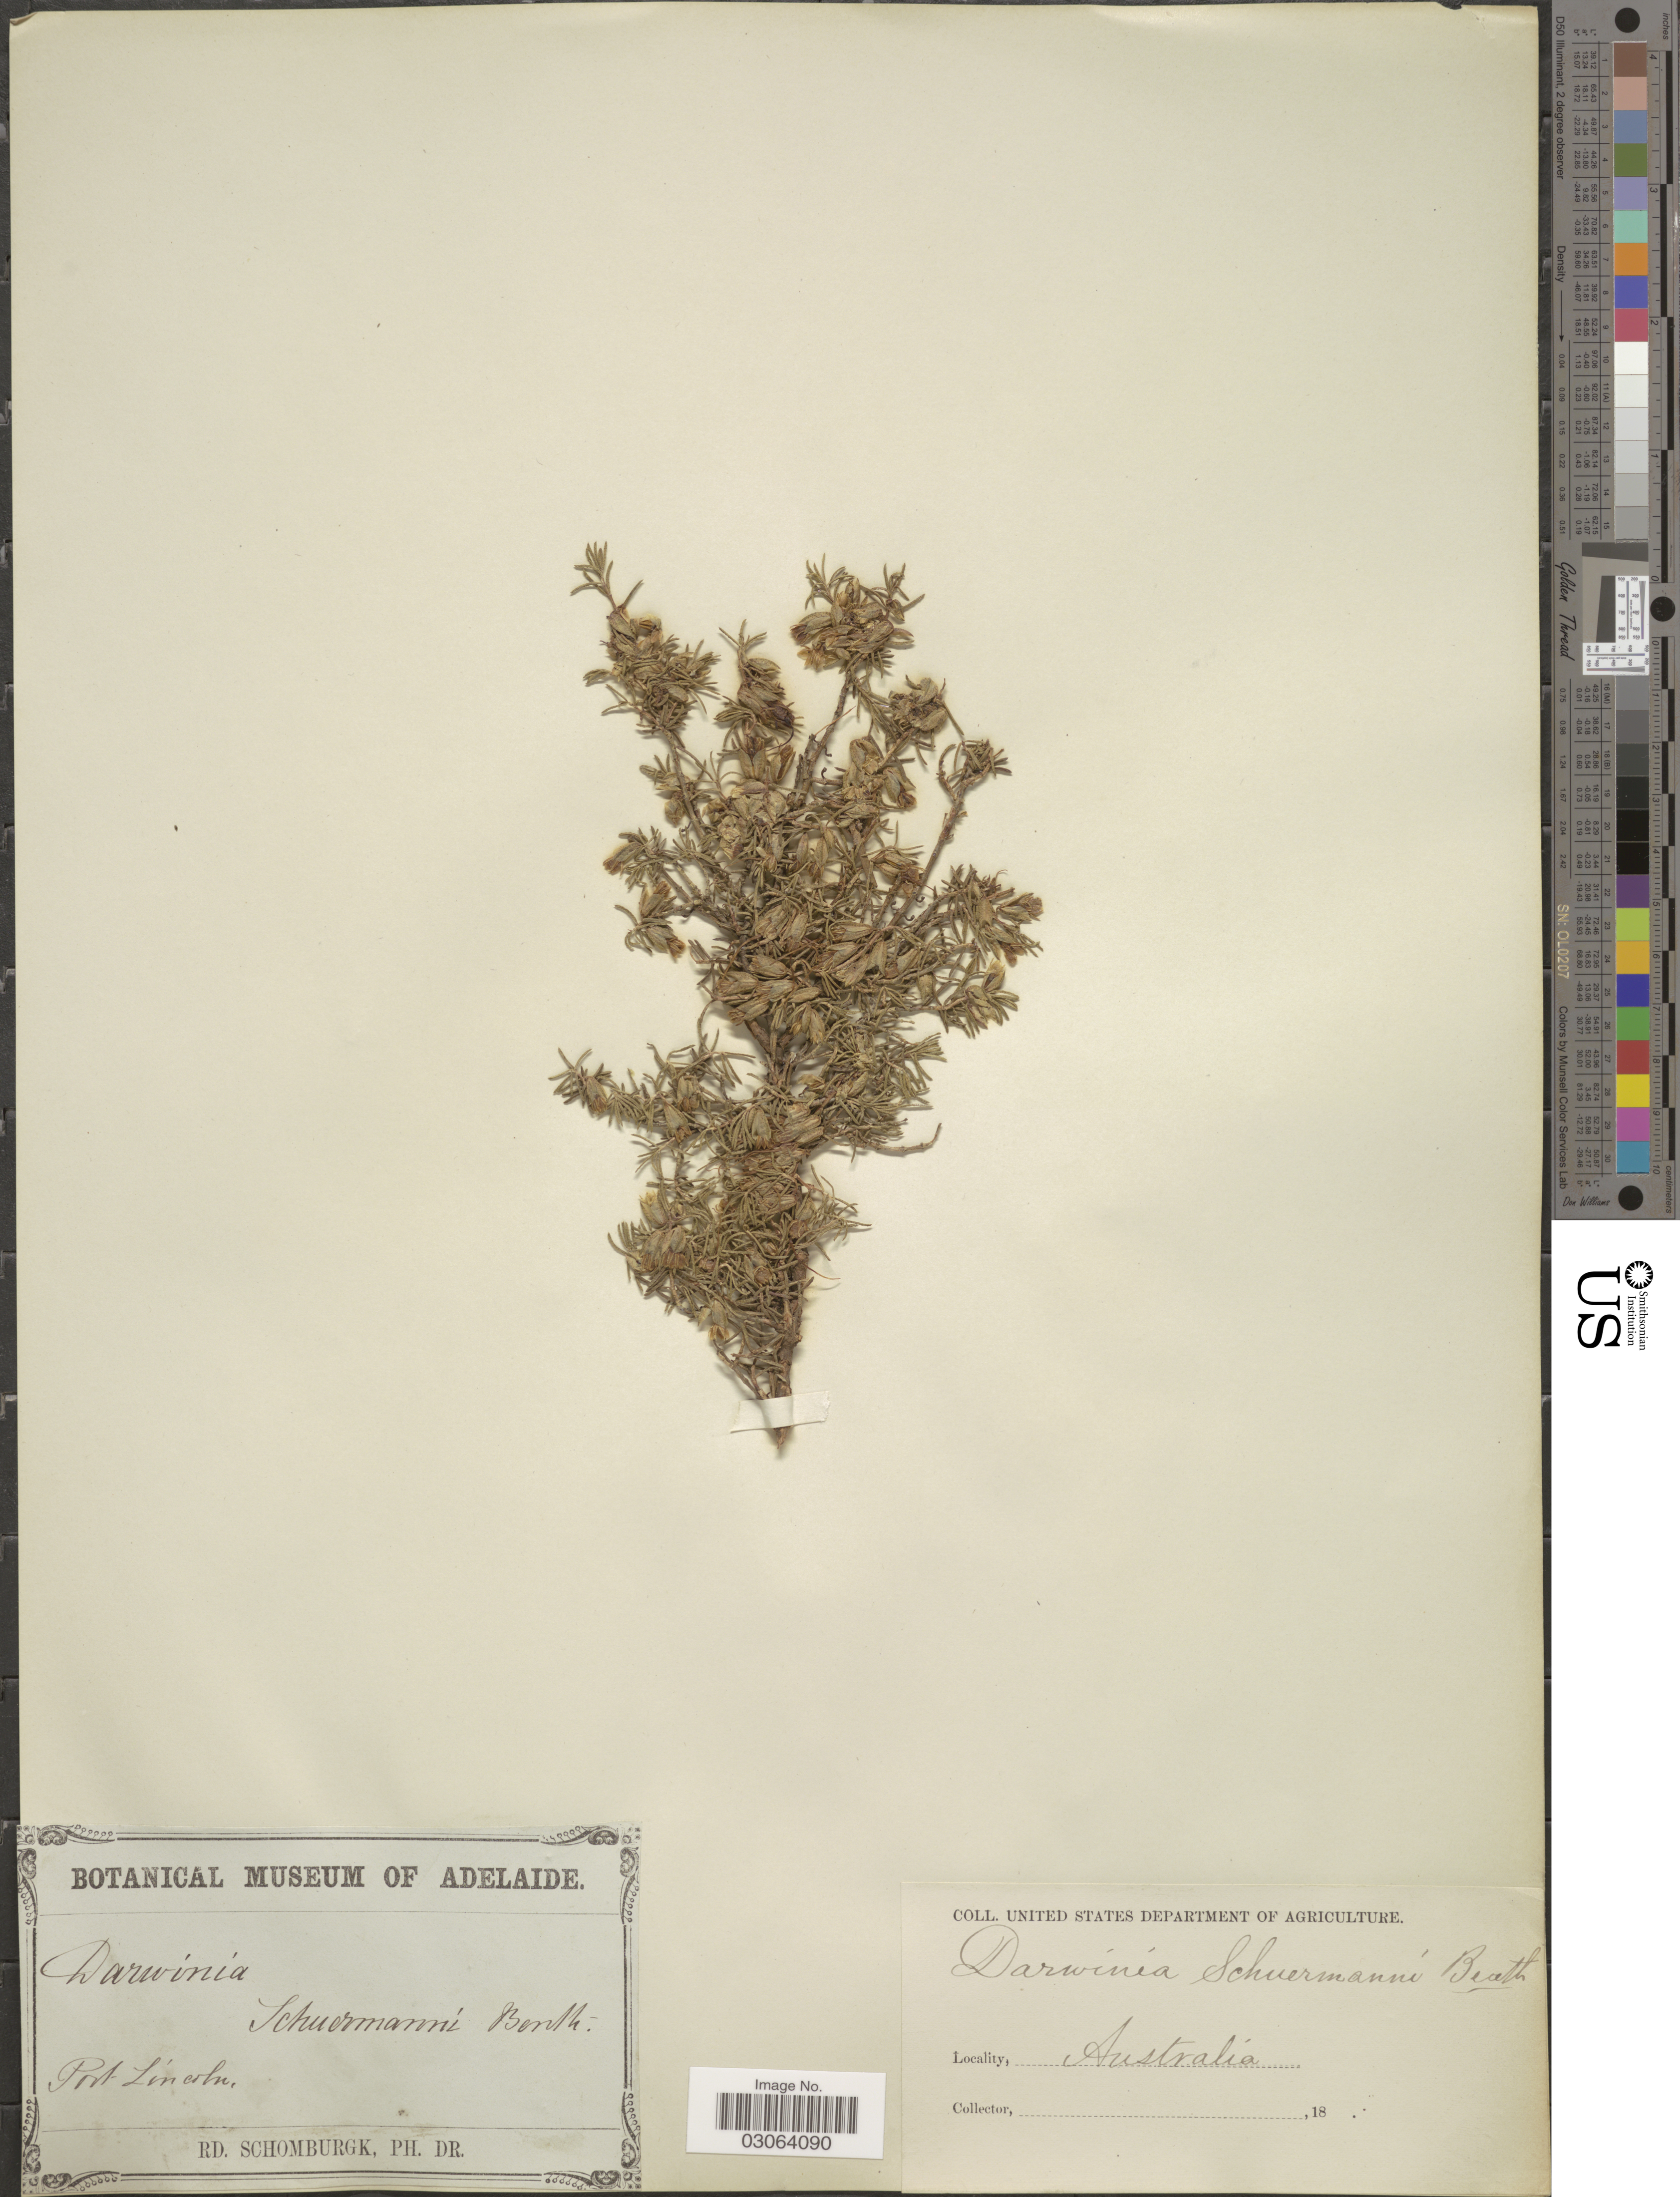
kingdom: Plantae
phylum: Tracheophyta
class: Magnoliopsida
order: Myrtales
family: Myrtaceae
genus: Darwinia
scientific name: Darwinia schuermannii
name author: (F. Muell.) Benth.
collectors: M. R. Schomburgk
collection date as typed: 18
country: Australia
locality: Port Lincoln.